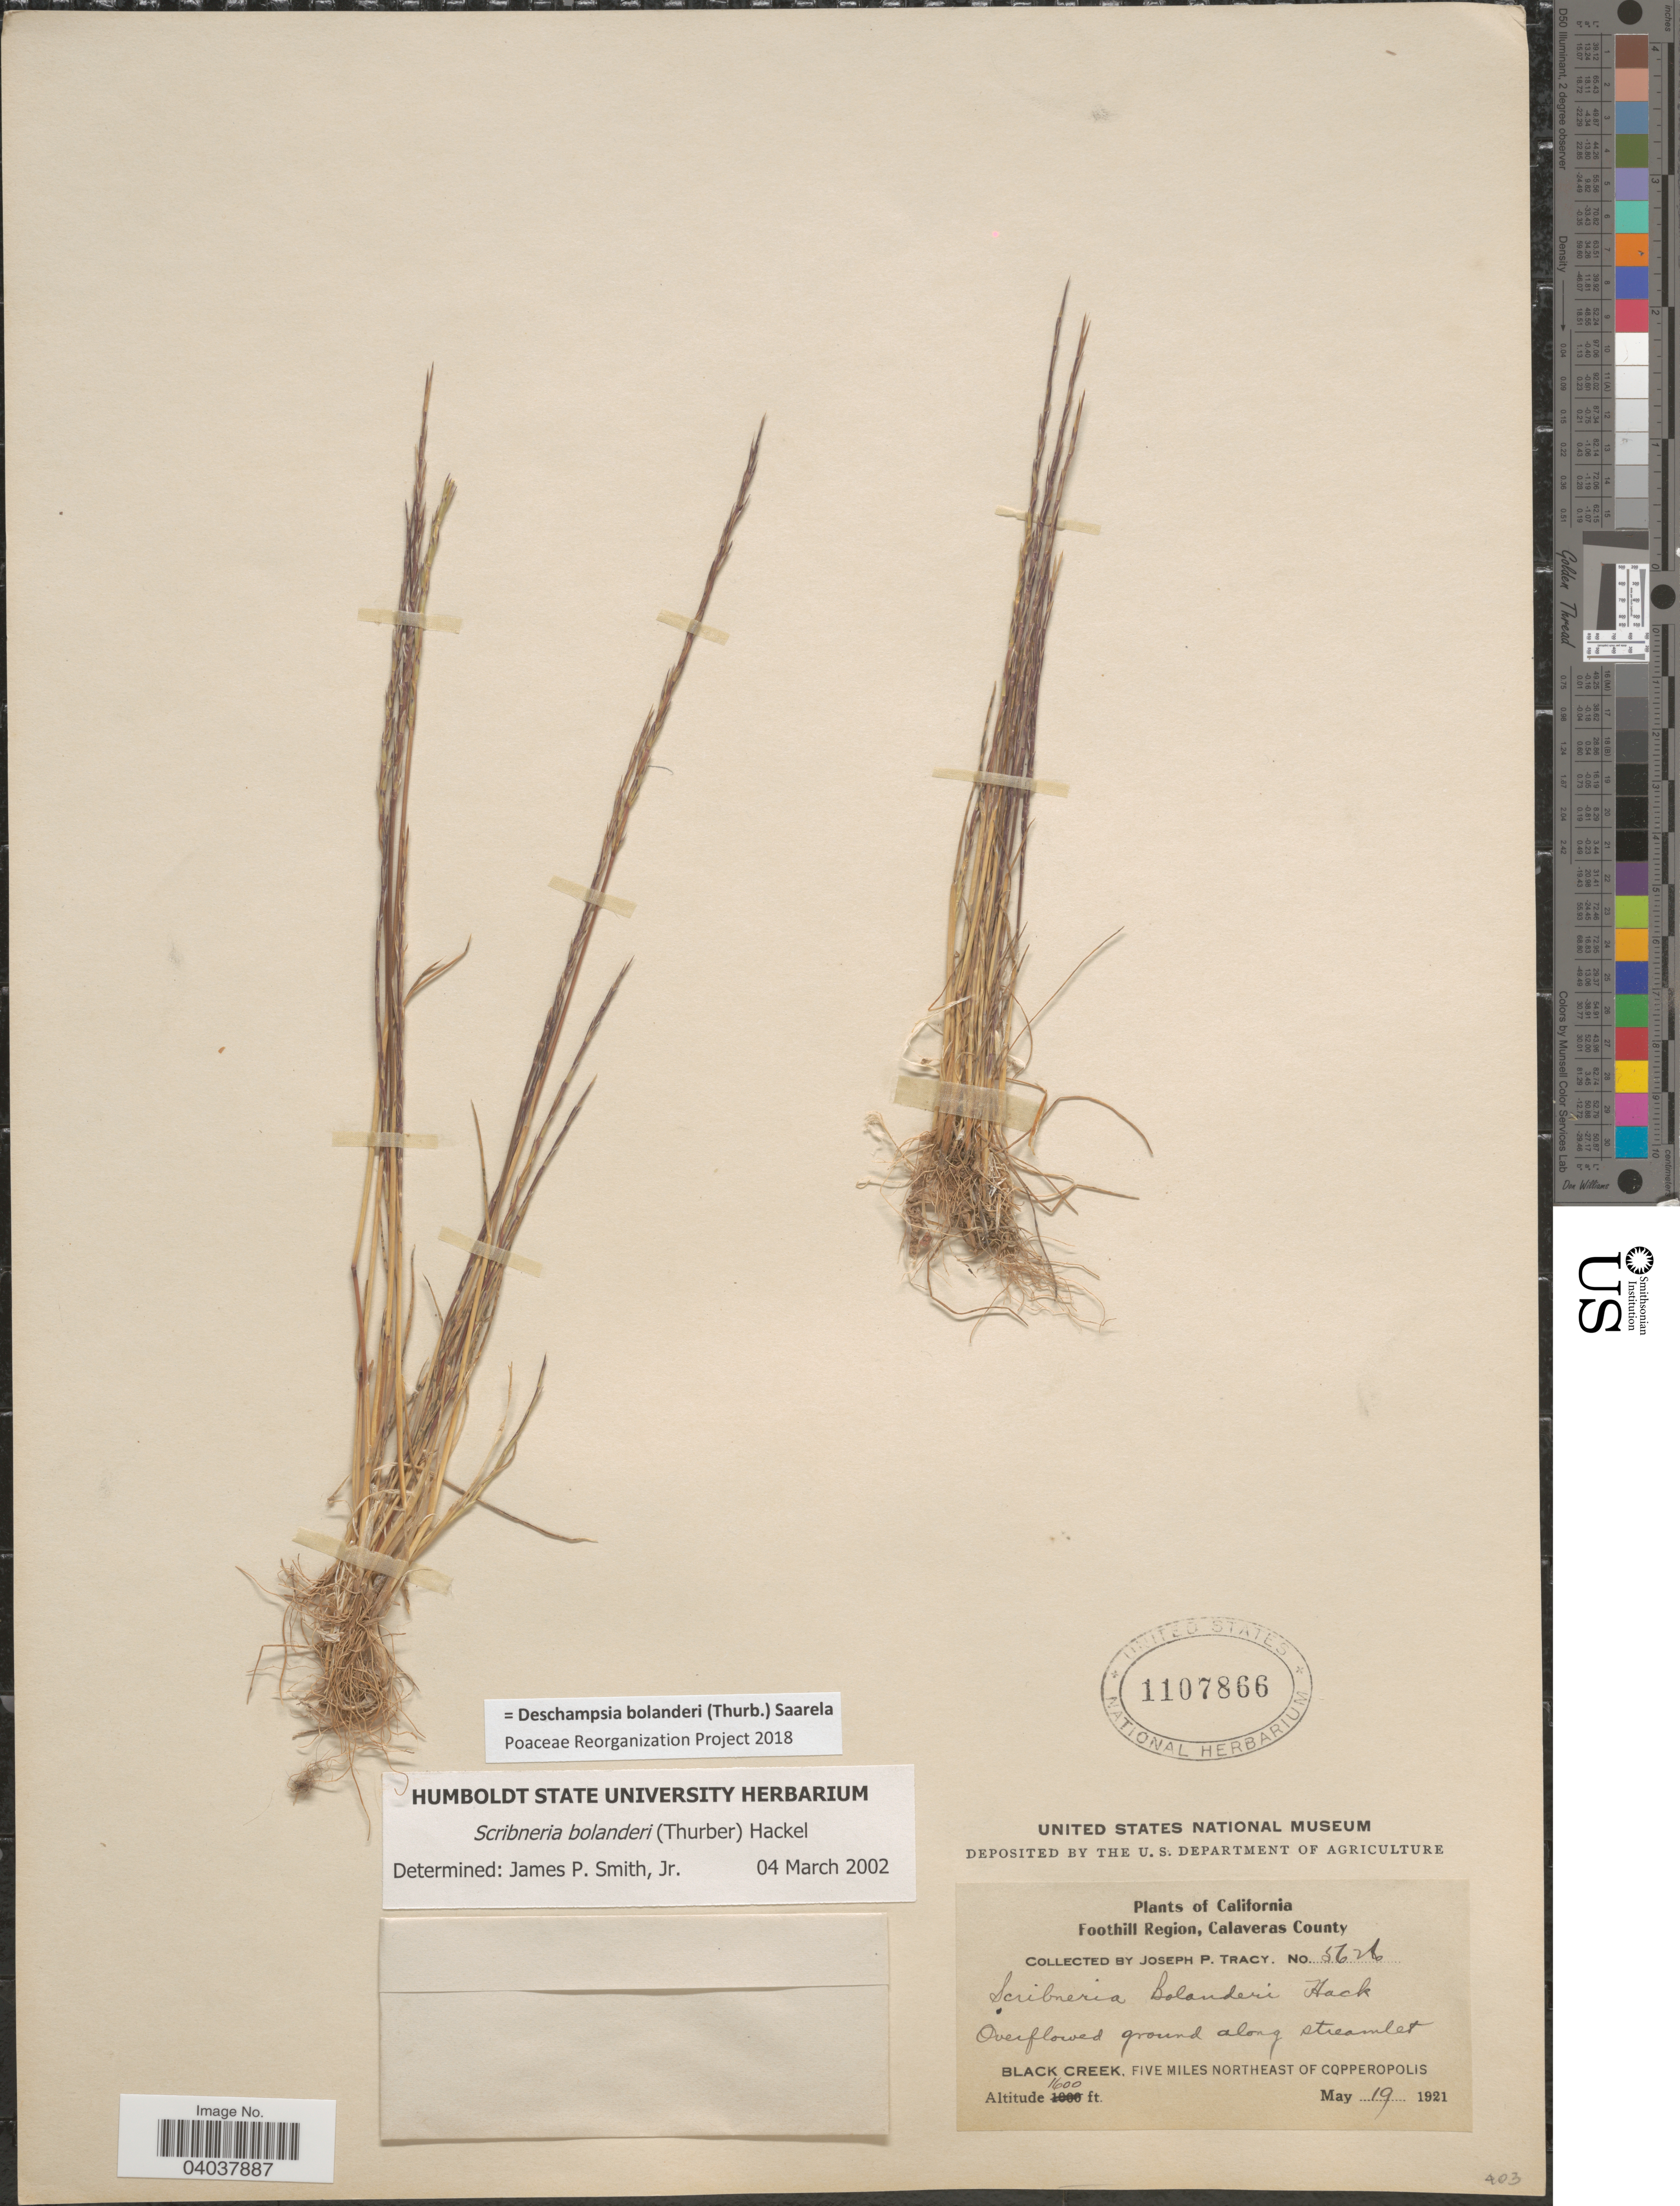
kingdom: Plantae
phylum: Tracheophyta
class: Liliopsida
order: Poales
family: Poaceae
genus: Deschampsia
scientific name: Deschampsia bolanderi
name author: (Thurb.) Saarela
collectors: J. Tracy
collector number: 5626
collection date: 1921-05-19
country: United States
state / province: California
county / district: Calaveras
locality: Foothill Region, Calaveras County. Black Creek, five miles northeast of Copperopolis.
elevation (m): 488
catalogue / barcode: US 1107866